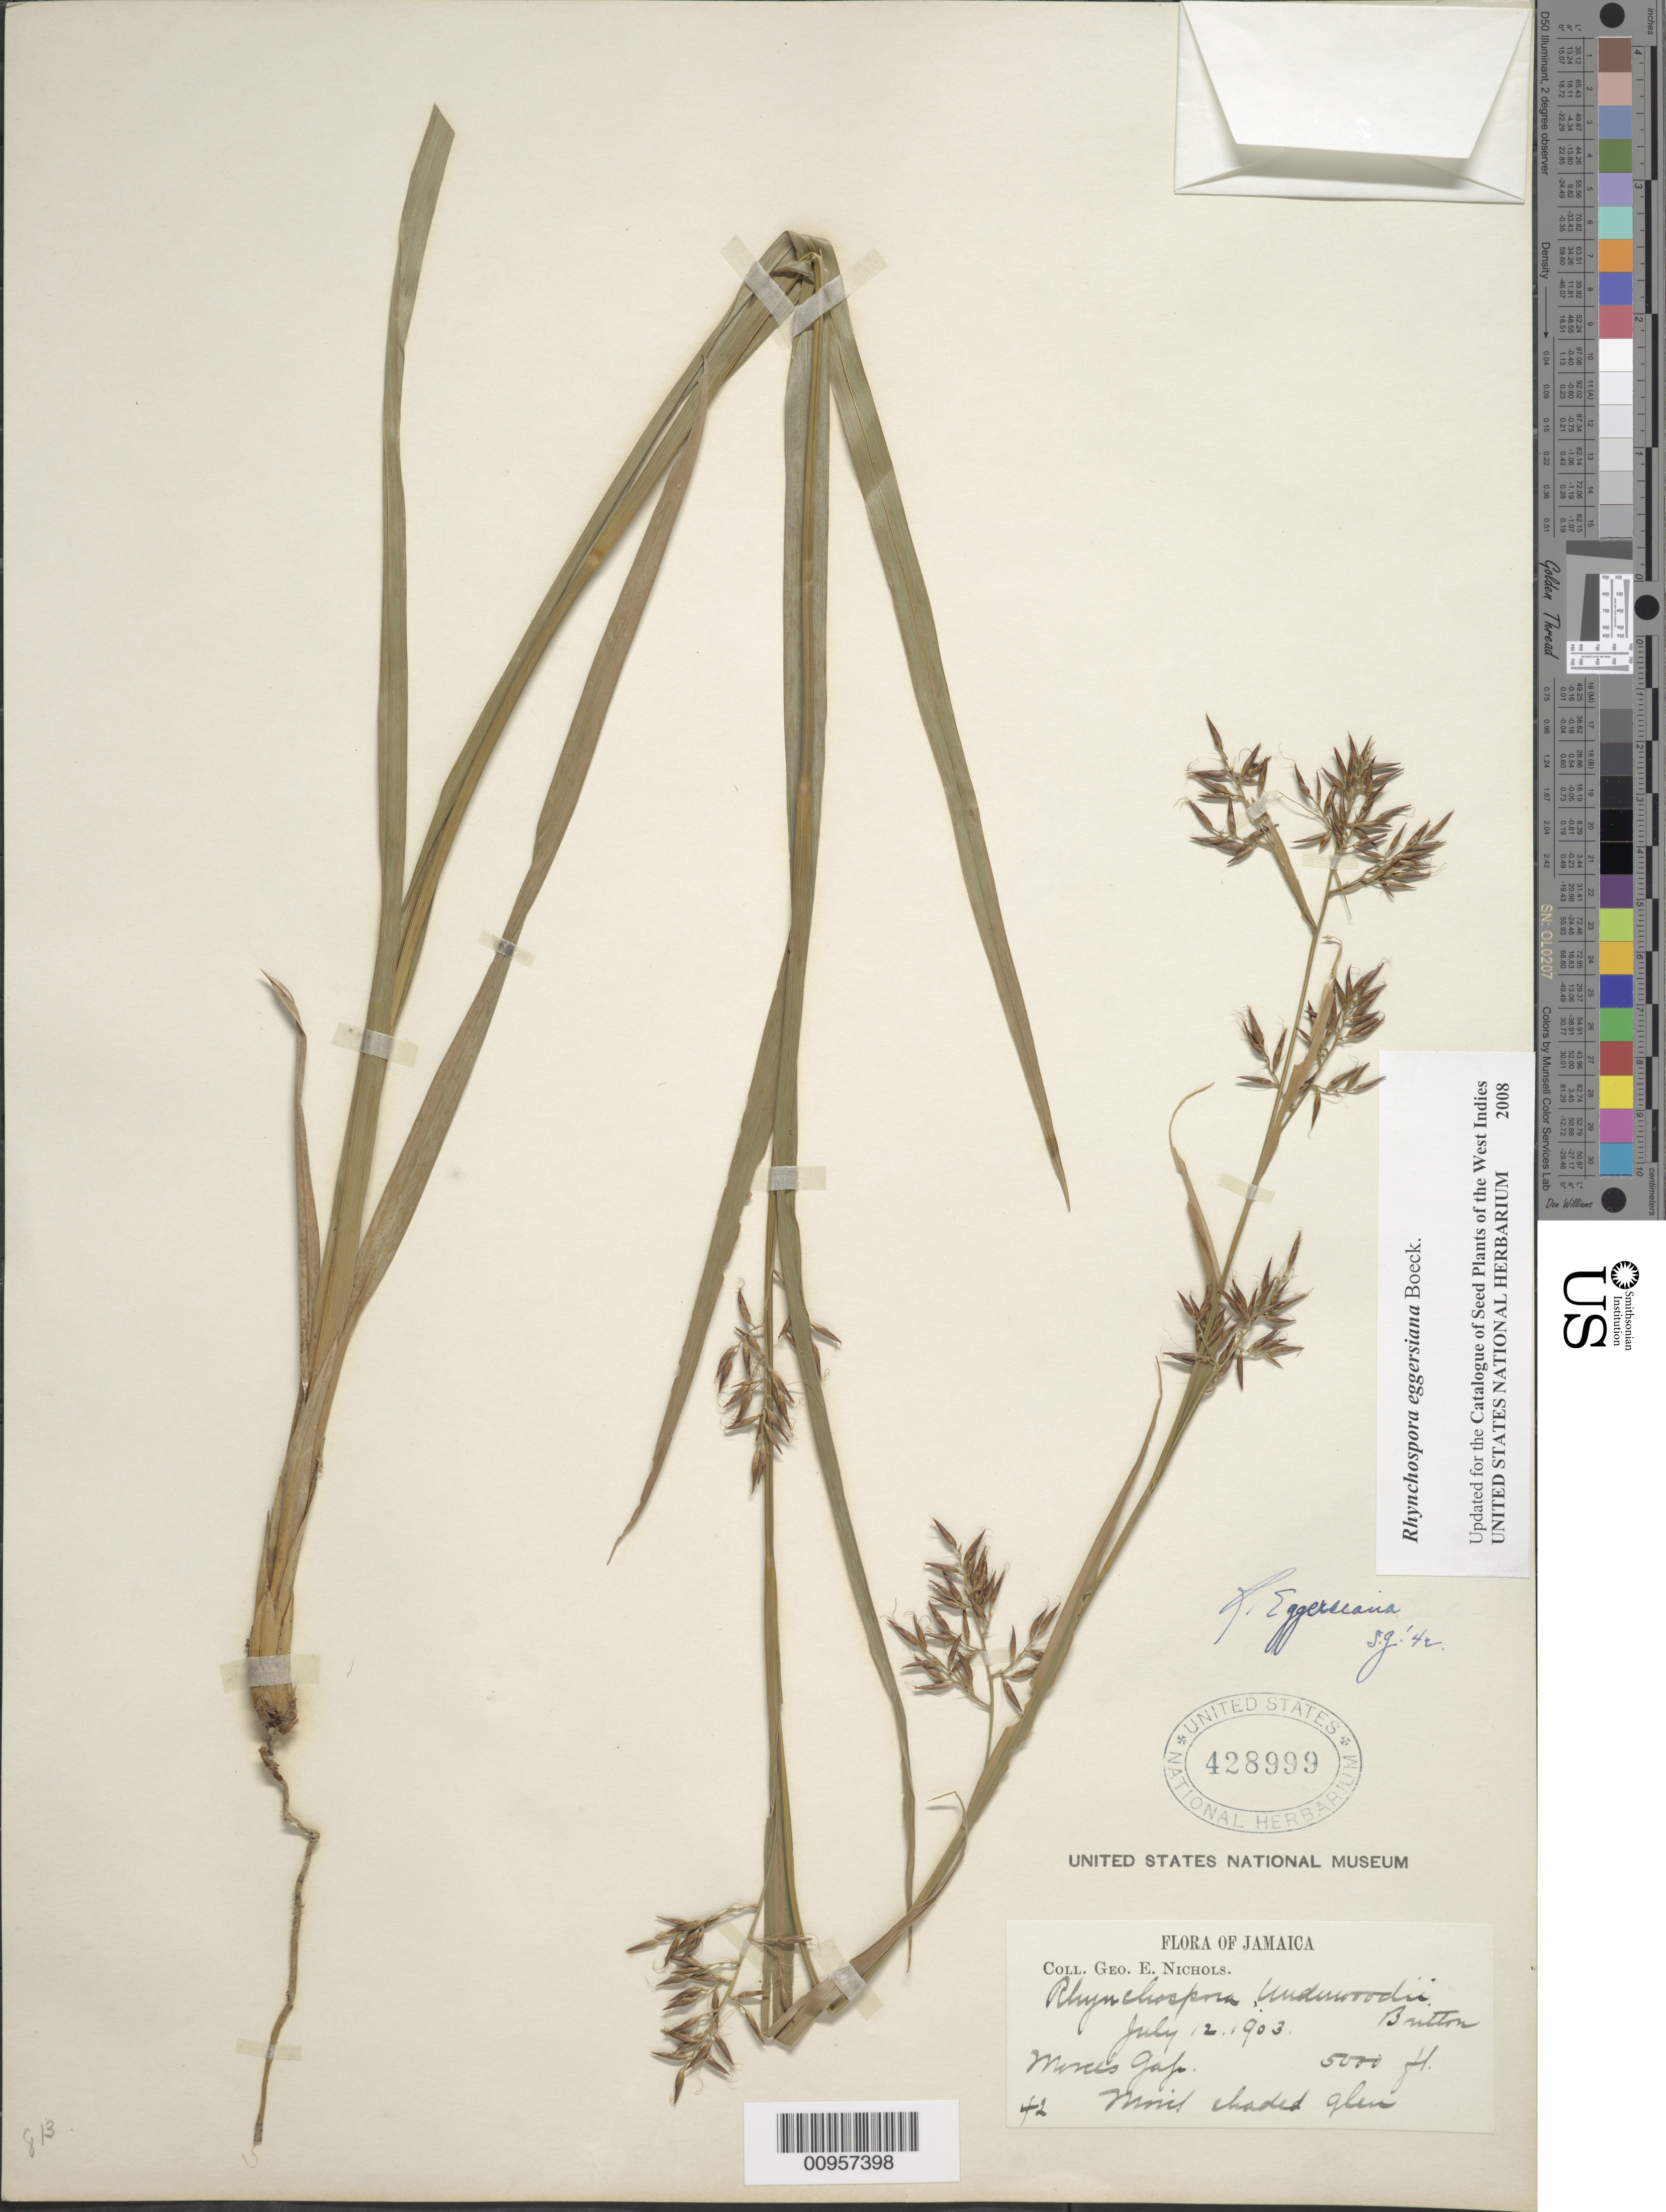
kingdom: Plantae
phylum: Tracheophyta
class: Liliopsida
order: Poales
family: Cyperaceae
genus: Rhynchospora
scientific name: Rhynchospora eggersiana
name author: Boeckeler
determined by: Strong, M. T., (US), Smithsonian Institution - National Museum of Natural History (UNITED STATES)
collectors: G. E. Nichols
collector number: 42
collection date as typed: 12 Jul 1903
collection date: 1903-07-12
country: Jamaica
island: Jamaica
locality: Morces Gap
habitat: Moist, shaded "…"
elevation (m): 1524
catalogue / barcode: US 428999